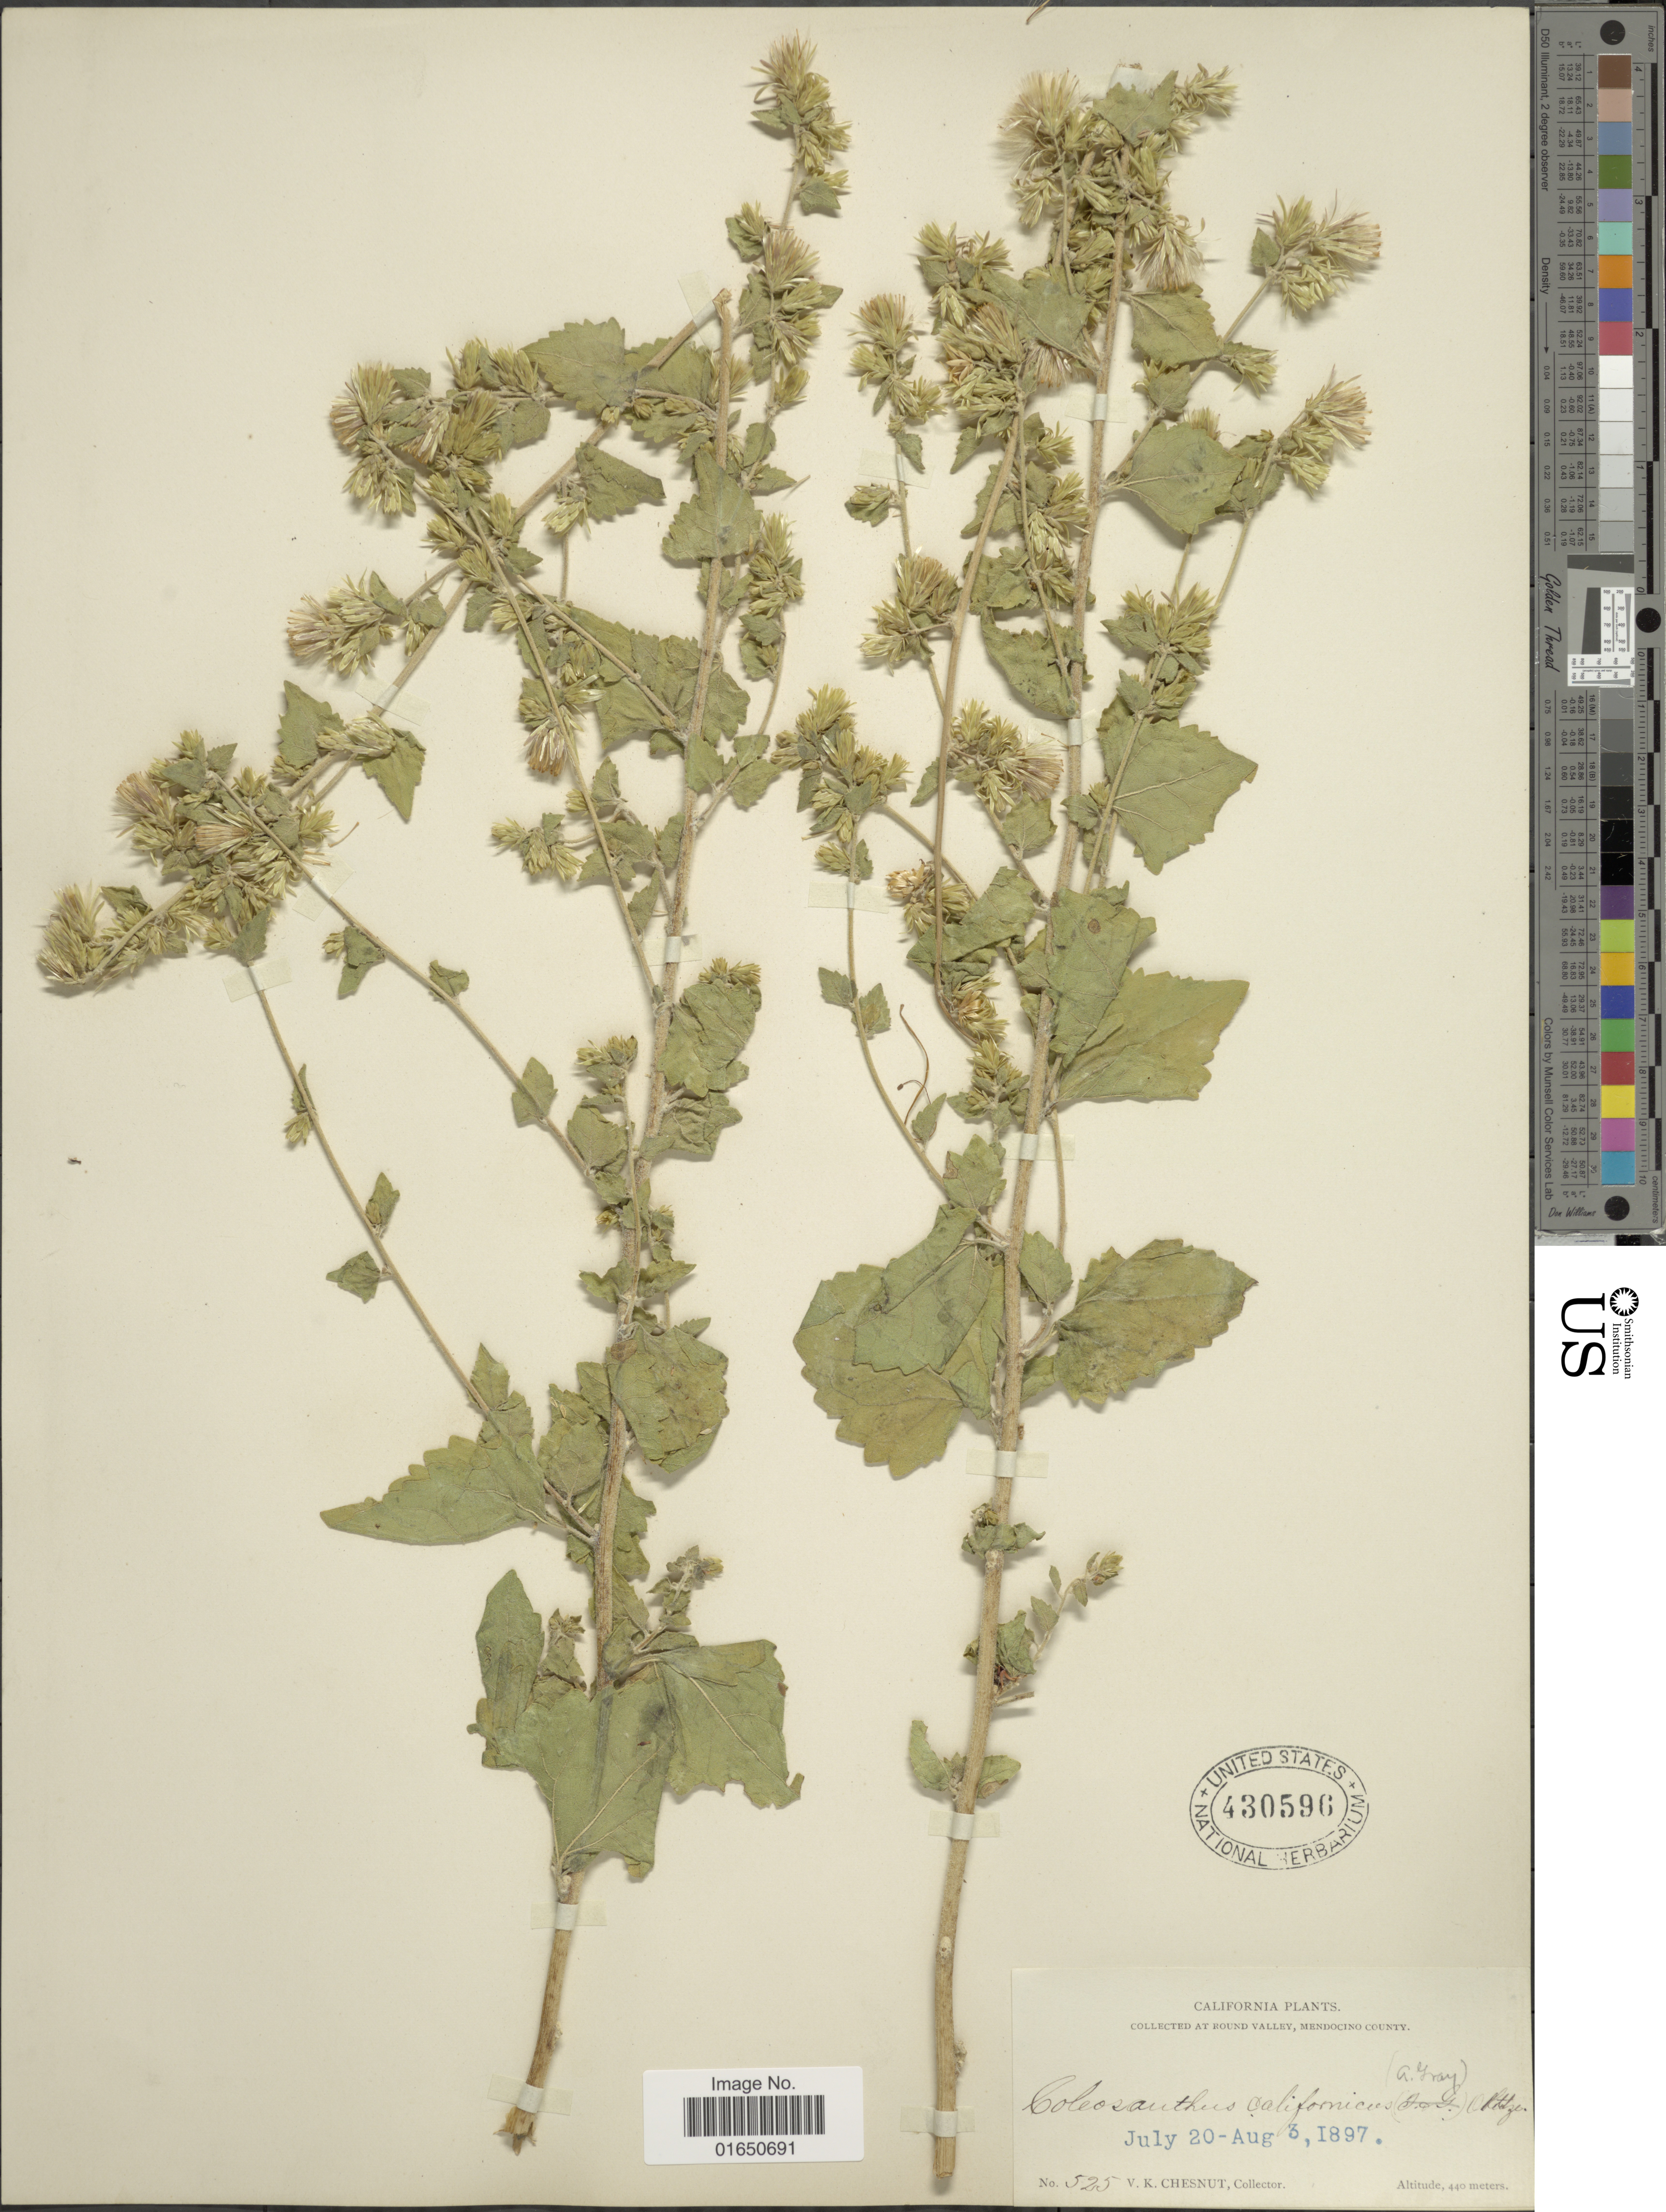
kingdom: Plantae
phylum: Tracheophyta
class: Magnoliopsida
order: Asterales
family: Asteraceae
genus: Brickellia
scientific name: Brickellia californica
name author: (Torr. & A. Gray) A. Gray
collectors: V. Chesnut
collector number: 525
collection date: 1897-07-20/1897-08-03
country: United States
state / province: California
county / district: Mendocino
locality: Round Valley, Mendocino County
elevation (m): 440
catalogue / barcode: US 430596